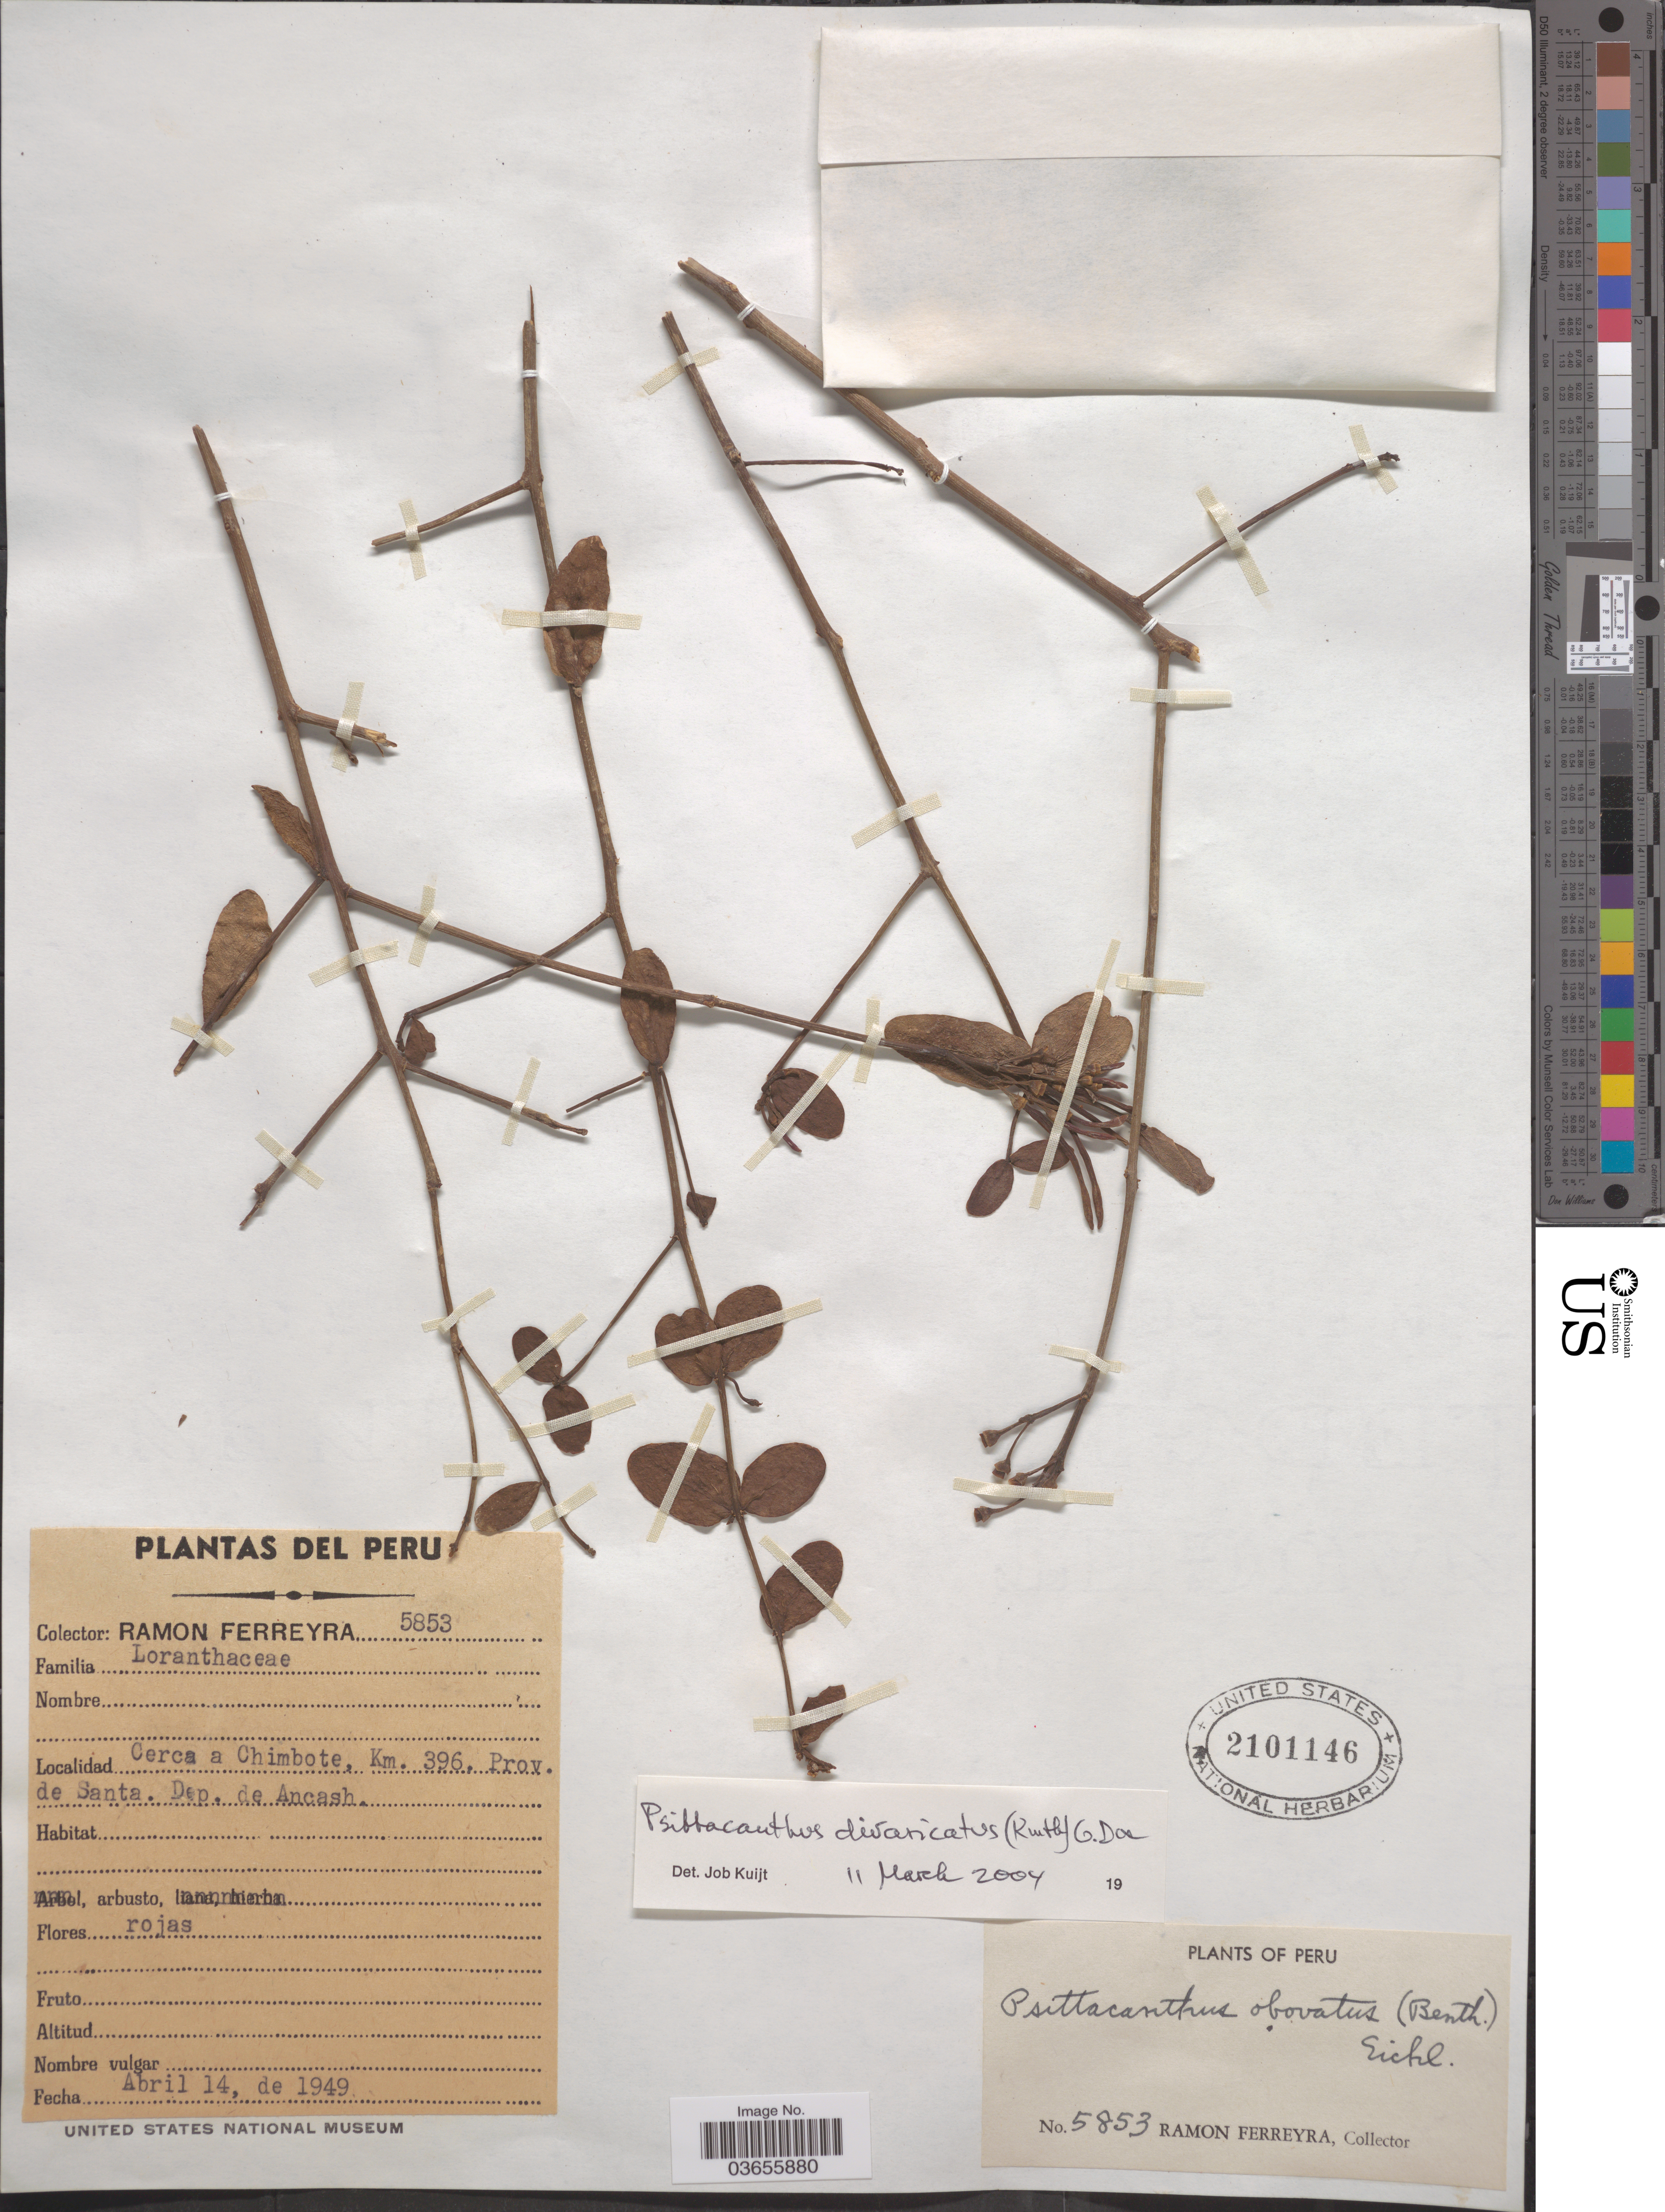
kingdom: Plantae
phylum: Tracheophyta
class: Magnoliopsida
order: Santalales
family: Loranthaceae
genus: Psittacanthus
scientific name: Psittacanthus divaricatus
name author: (Kunth) G. Don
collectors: R. A. Ferreyra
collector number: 5853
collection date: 1949-04-14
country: Peru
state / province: Ancash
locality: Cerca a Chimbote, Km. 396. Prov. de Santa. Dep. de Ancash.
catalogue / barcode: US 2101146